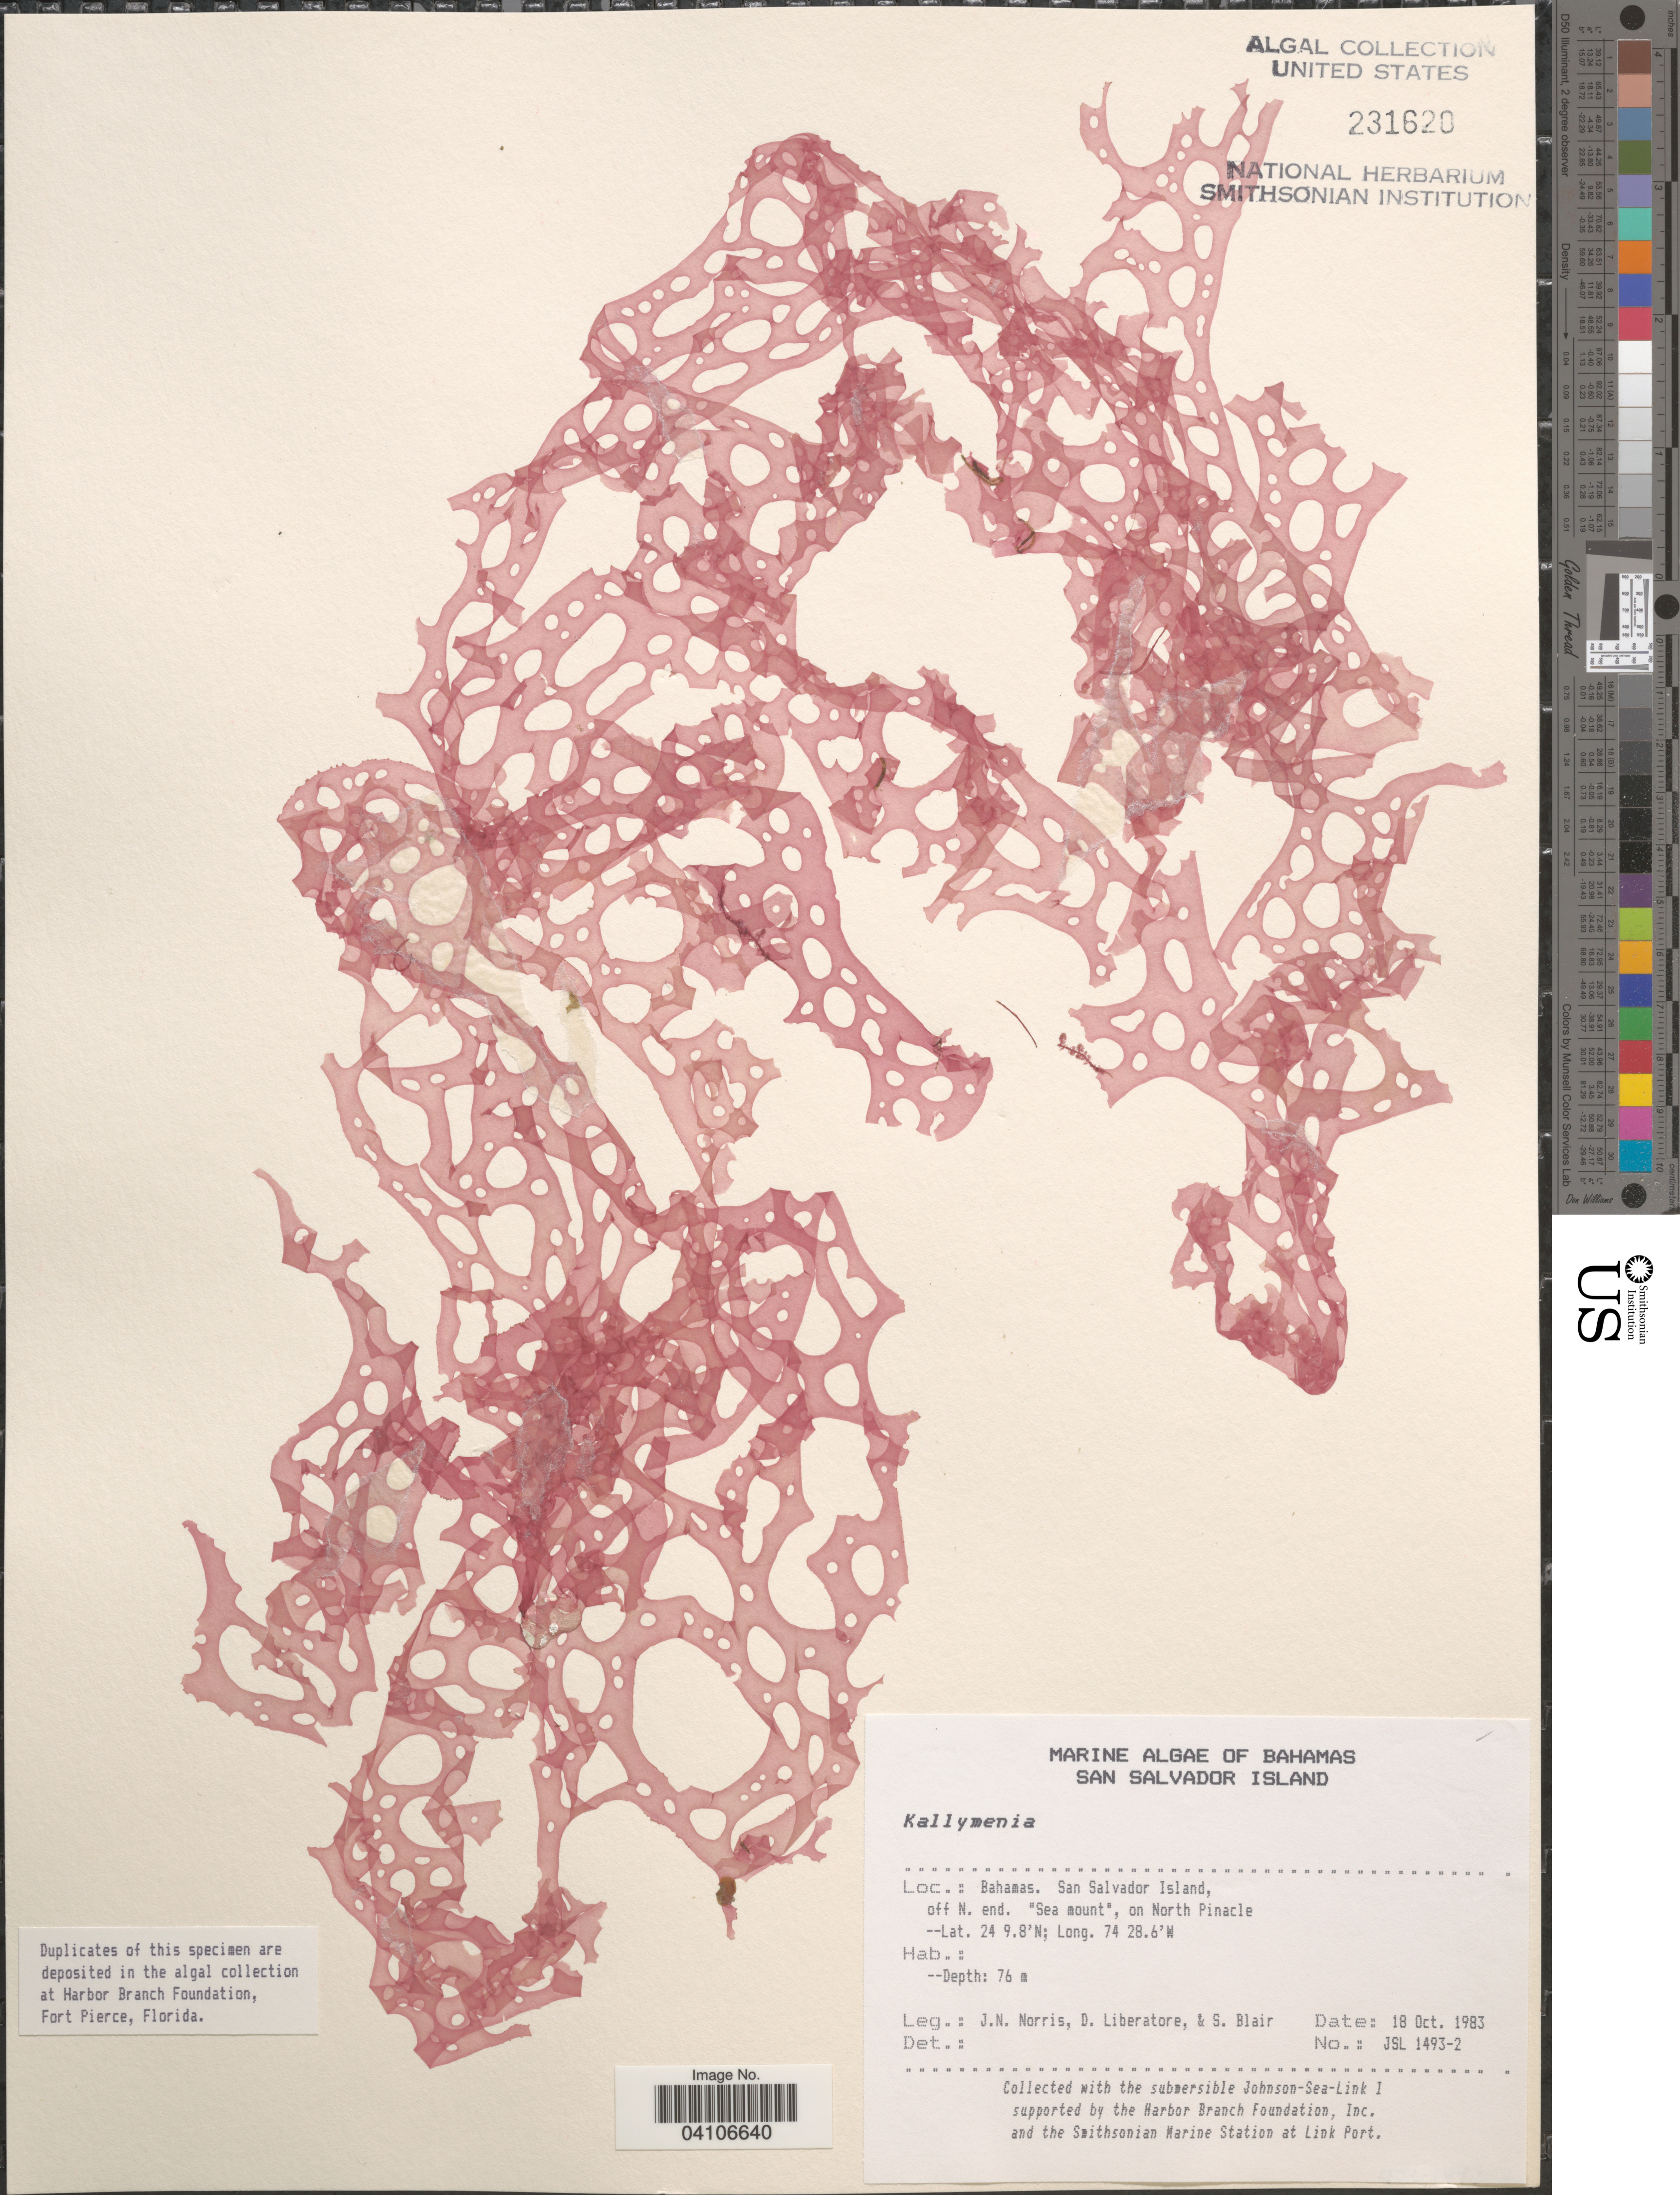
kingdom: Plantae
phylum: Rhodophyta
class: Florideophyceae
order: Gigartinales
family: Kallymeniaceae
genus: Kallymenia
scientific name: Kallymenia sp.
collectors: J. Norris, D. Liberatore & S. M. Blair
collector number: JSL 1493-2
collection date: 1983-10-18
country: Bahamas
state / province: San Salvador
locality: San Salvador Island, off N. end. "Sea mount", on North Pinacle.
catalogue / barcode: US 231620